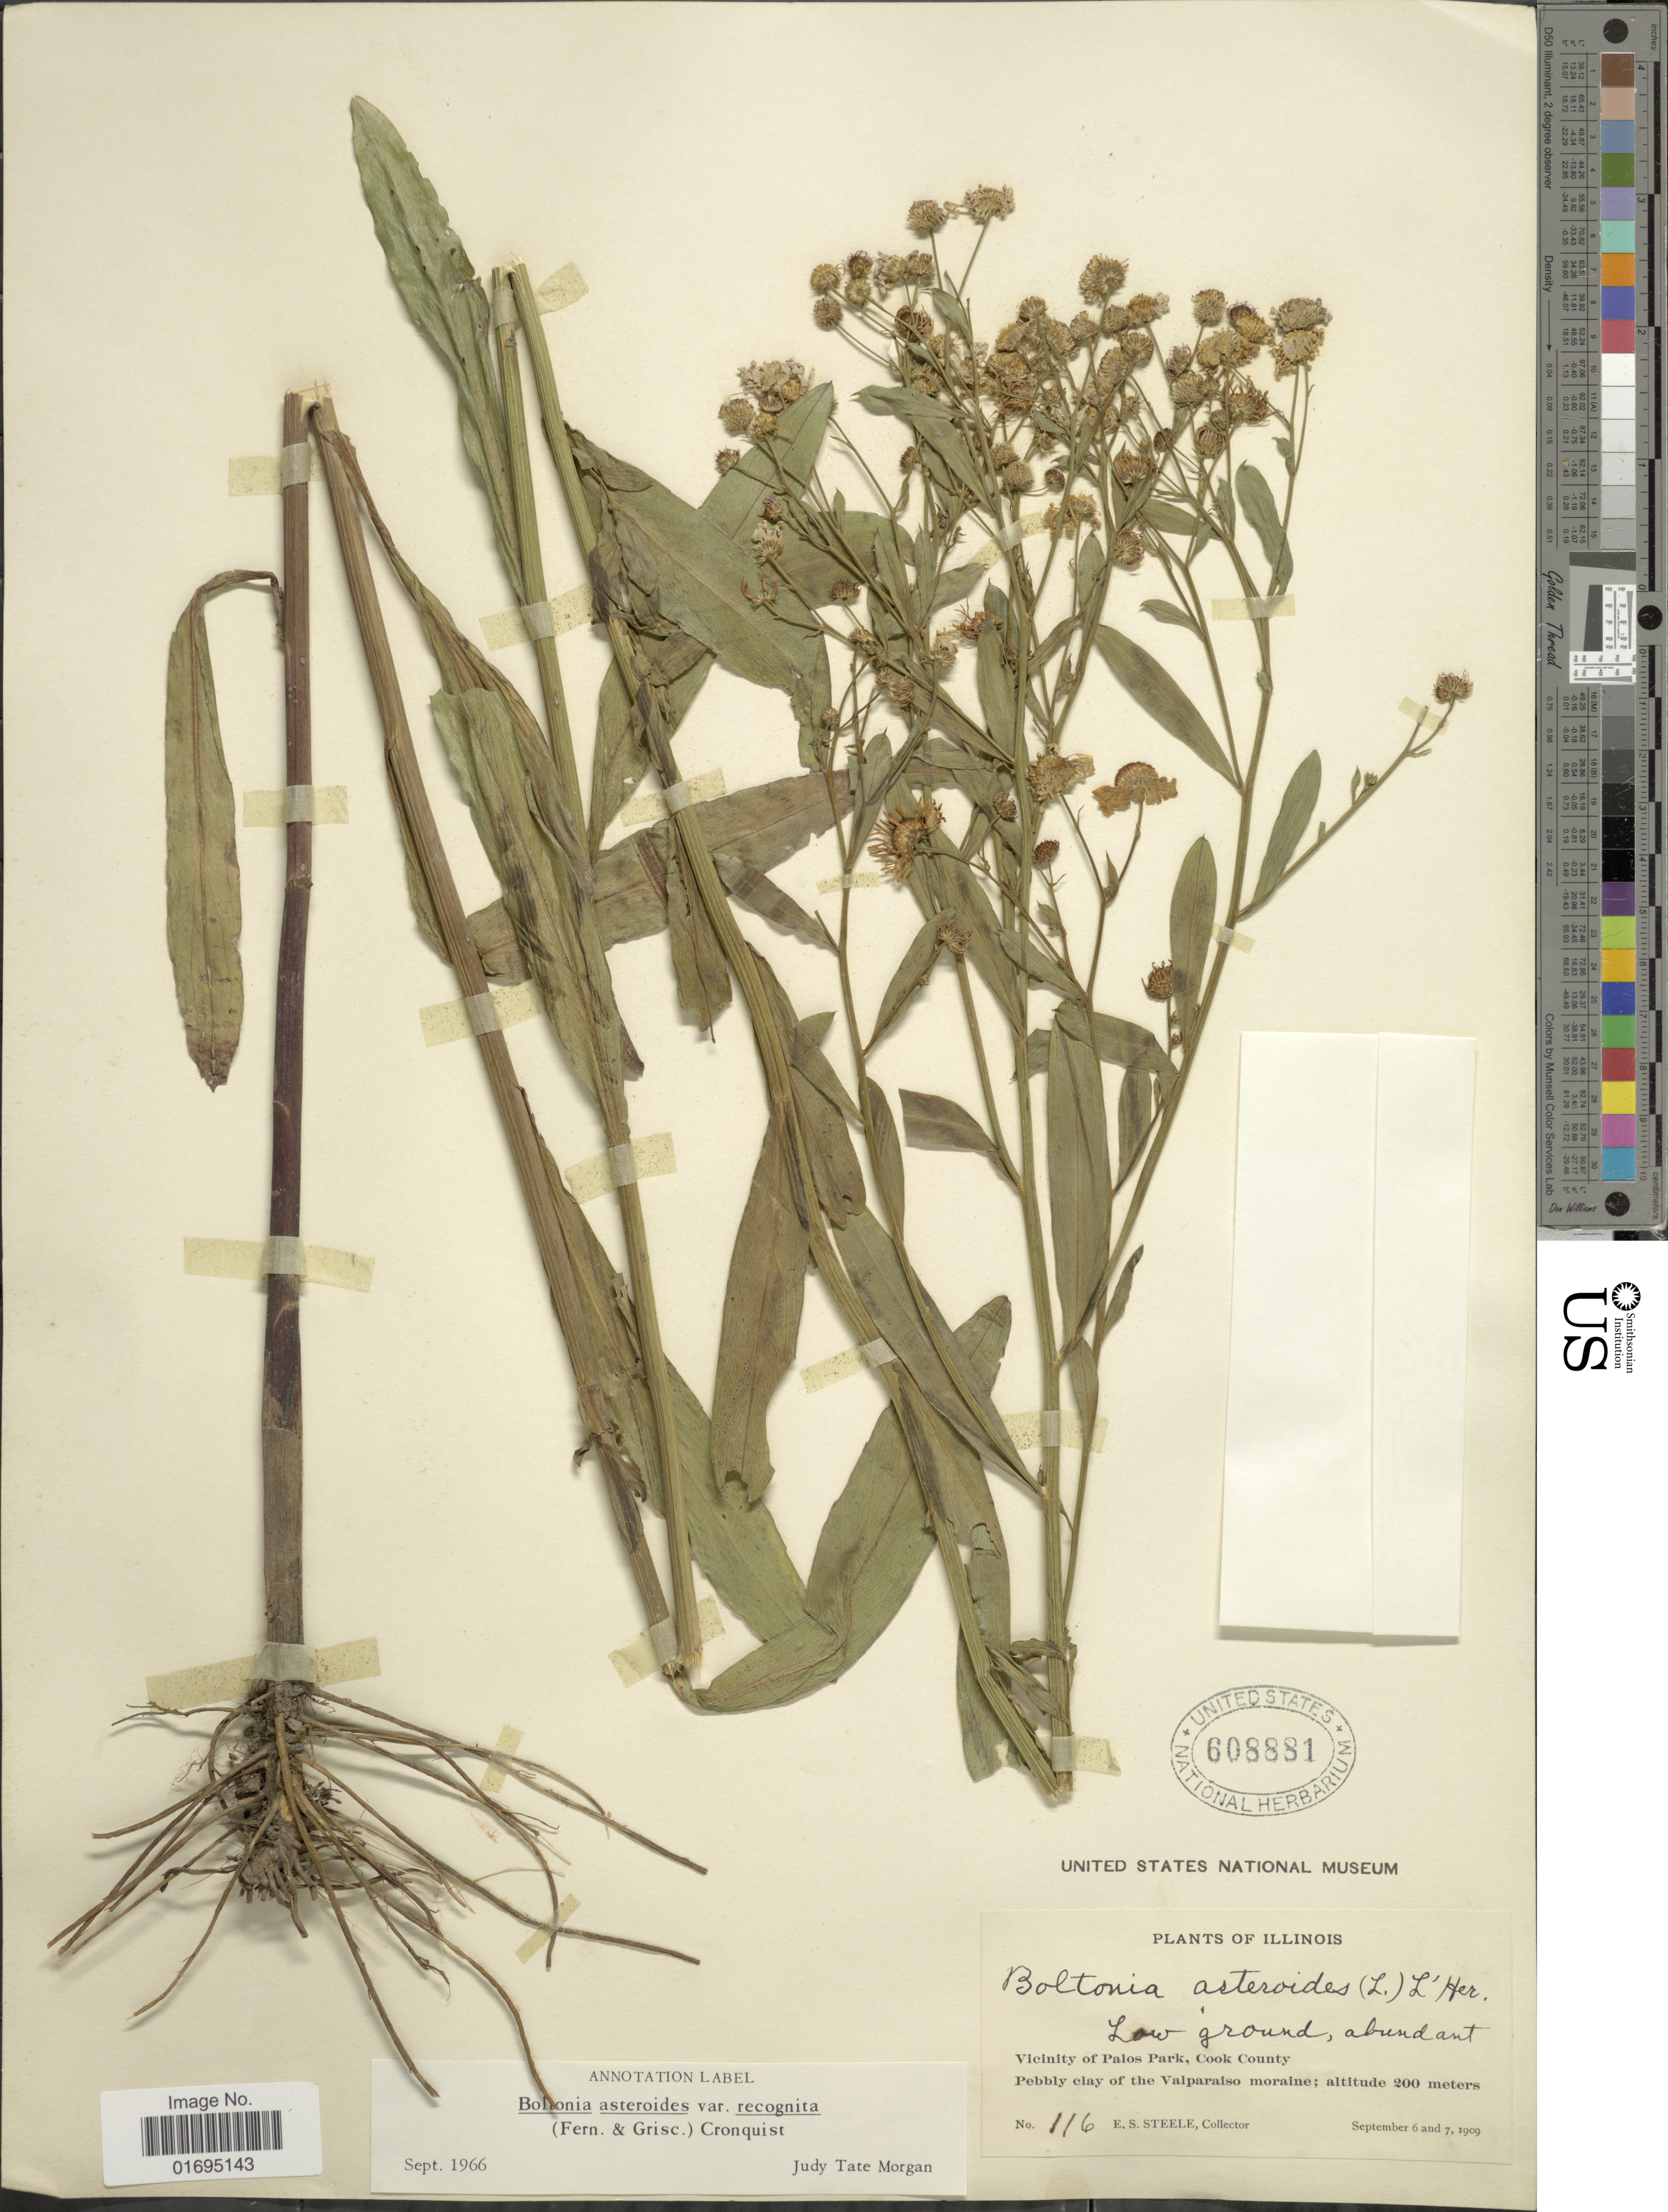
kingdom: Plantae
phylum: Tracheophyta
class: Magnoliopsida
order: Asterales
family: Asteraceae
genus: Boltonia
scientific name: Boltonia asteroides var. recognita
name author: (Fernald & Griscom) Cronq.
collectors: E. Steele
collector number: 116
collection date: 1909-09-06/1909-09-07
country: United States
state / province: Illinois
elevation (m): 200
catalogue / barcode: US 608881